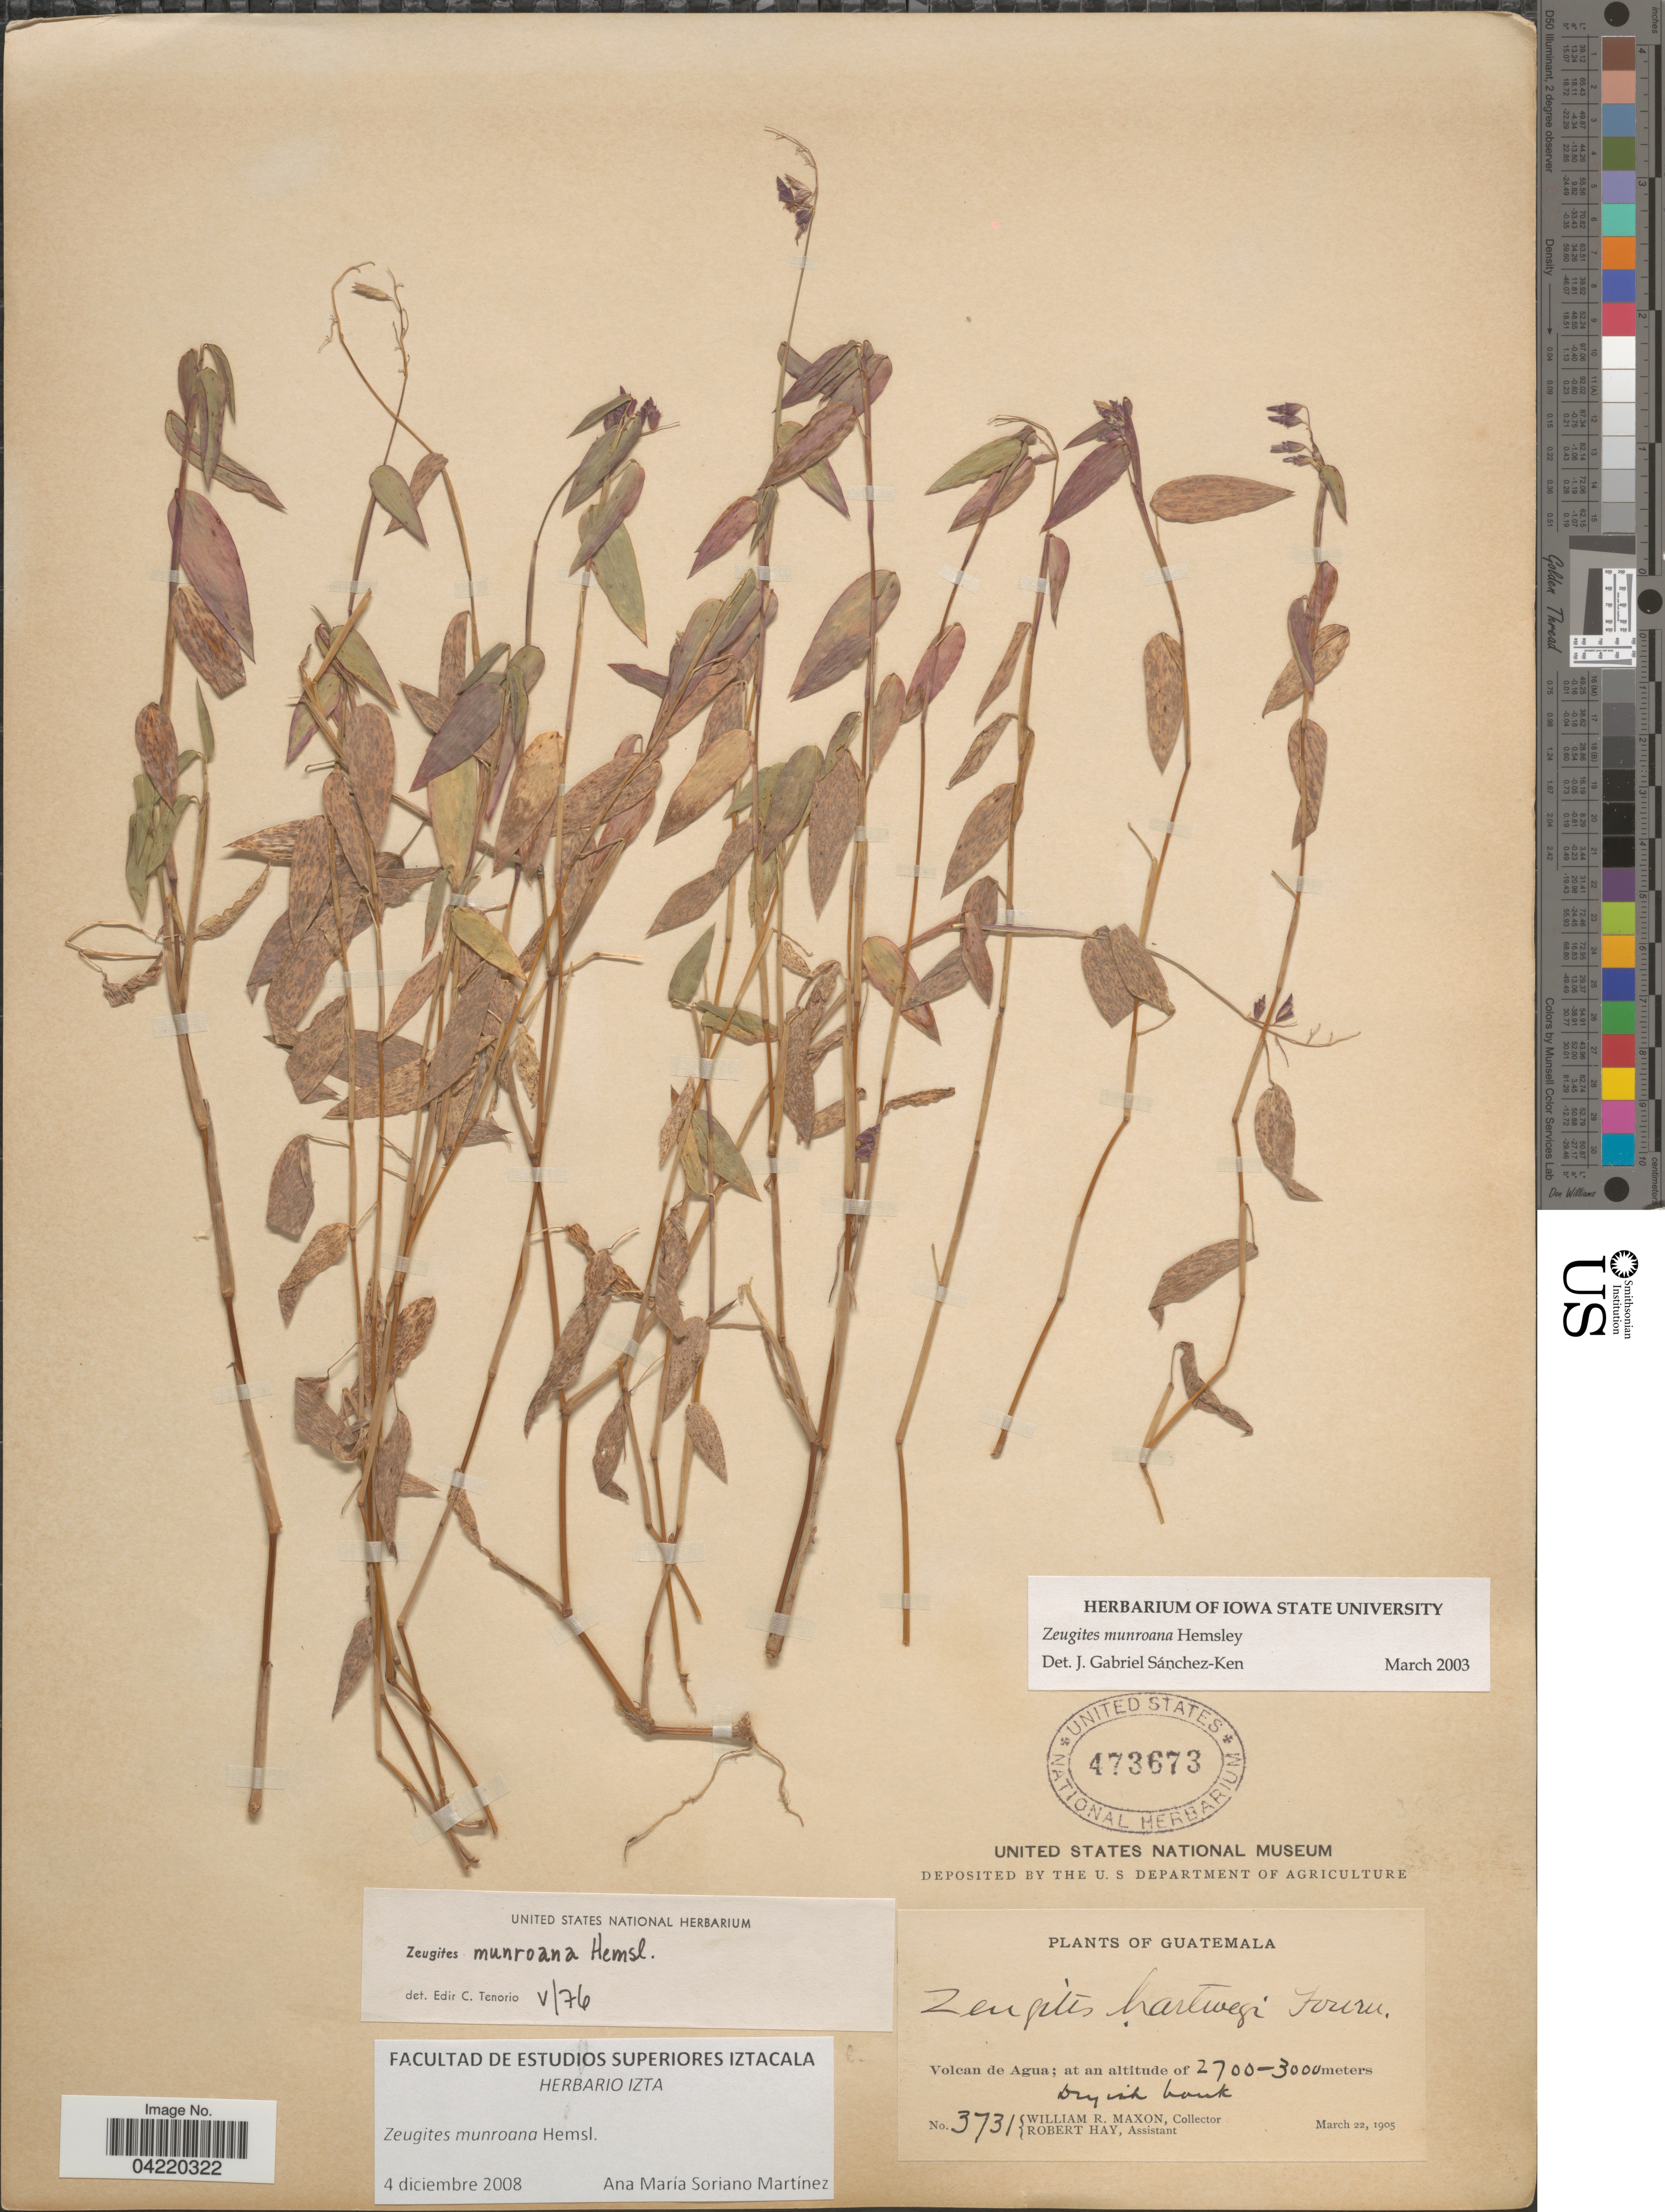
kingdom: Plantae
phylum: Tracheophyta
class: Liliopsida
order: Poales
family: Poaceae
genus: Zeugites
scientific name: Zeugites munroanus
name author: Hemsl.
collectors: W. R. Maxon & R. H. Hay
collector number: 3731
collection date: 1905-03-22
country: Guatemala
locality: Volcan de Agua.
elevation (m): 2700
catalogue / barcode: US 473673